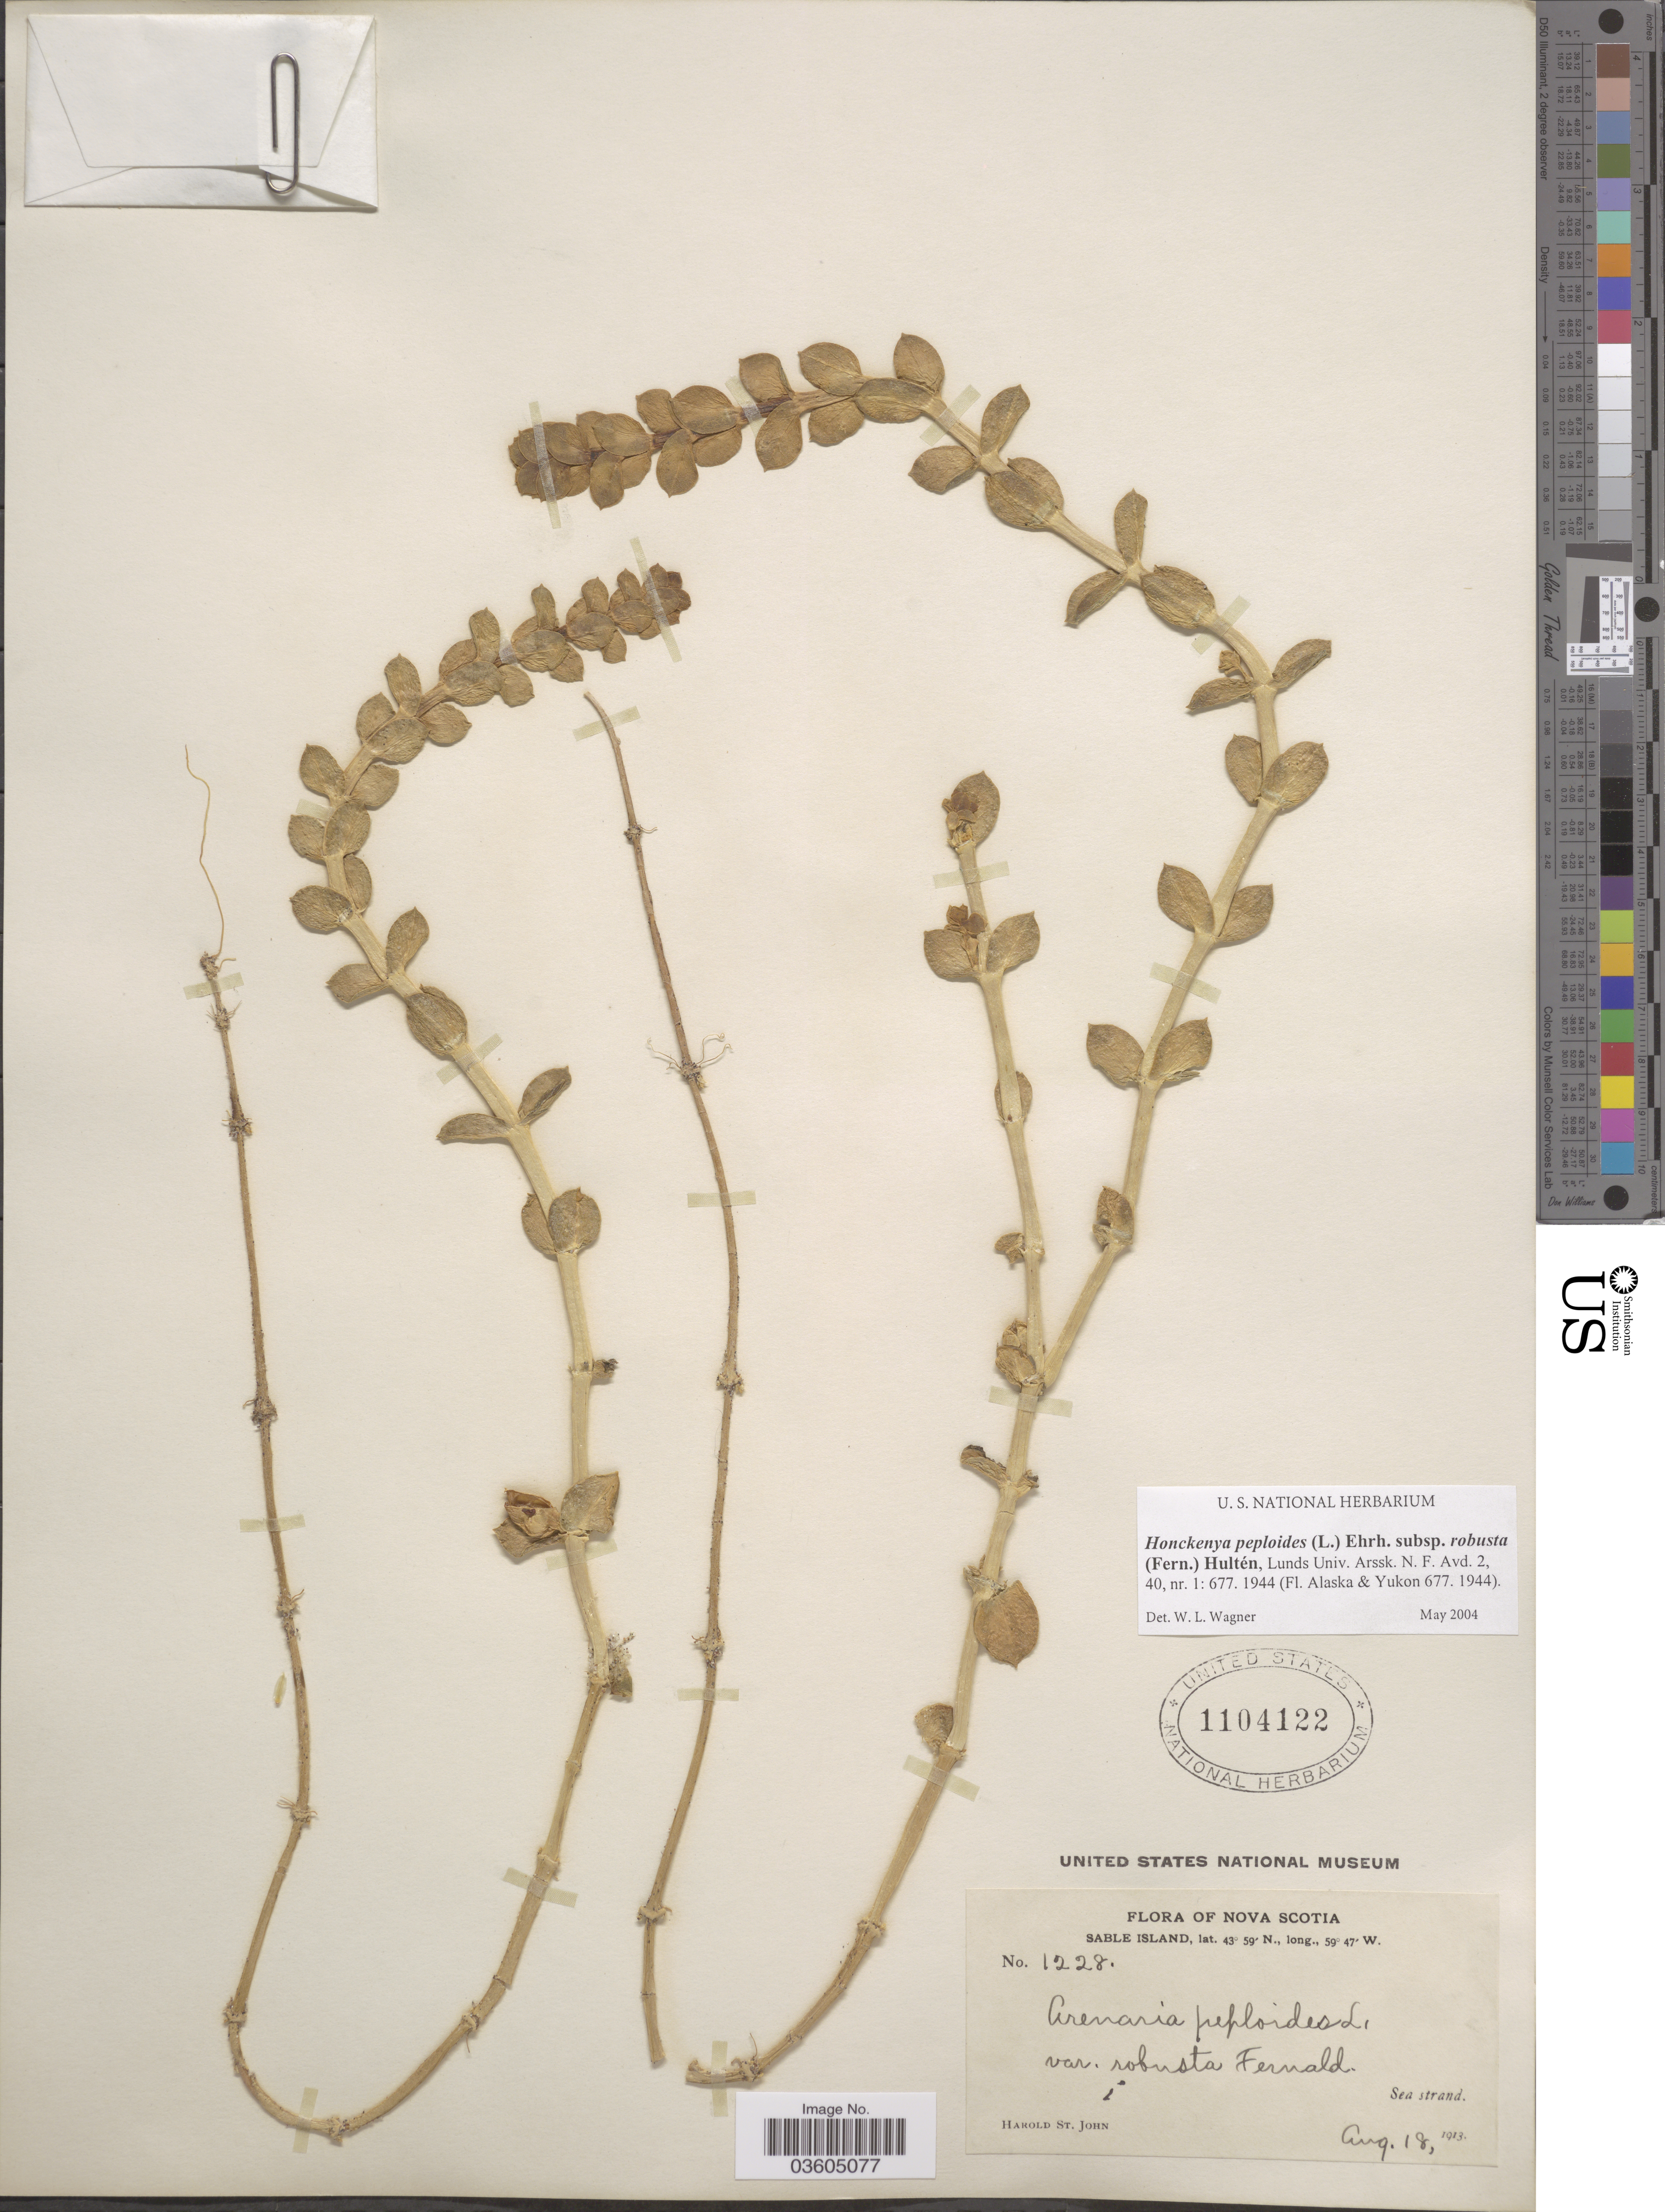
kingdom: Plantae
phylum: Tracheophyta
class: Magnoliopsida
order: Caryophyllales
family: Caryophyllaceae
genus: Honckenya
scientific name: Honckenya peploides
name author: (L.) Ehrh.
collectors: H. St. John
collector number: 1228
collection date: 1913-08-18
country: Canada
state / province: Nova Scotia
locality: Sable Island. Sea strand.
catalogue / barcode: US 1104122